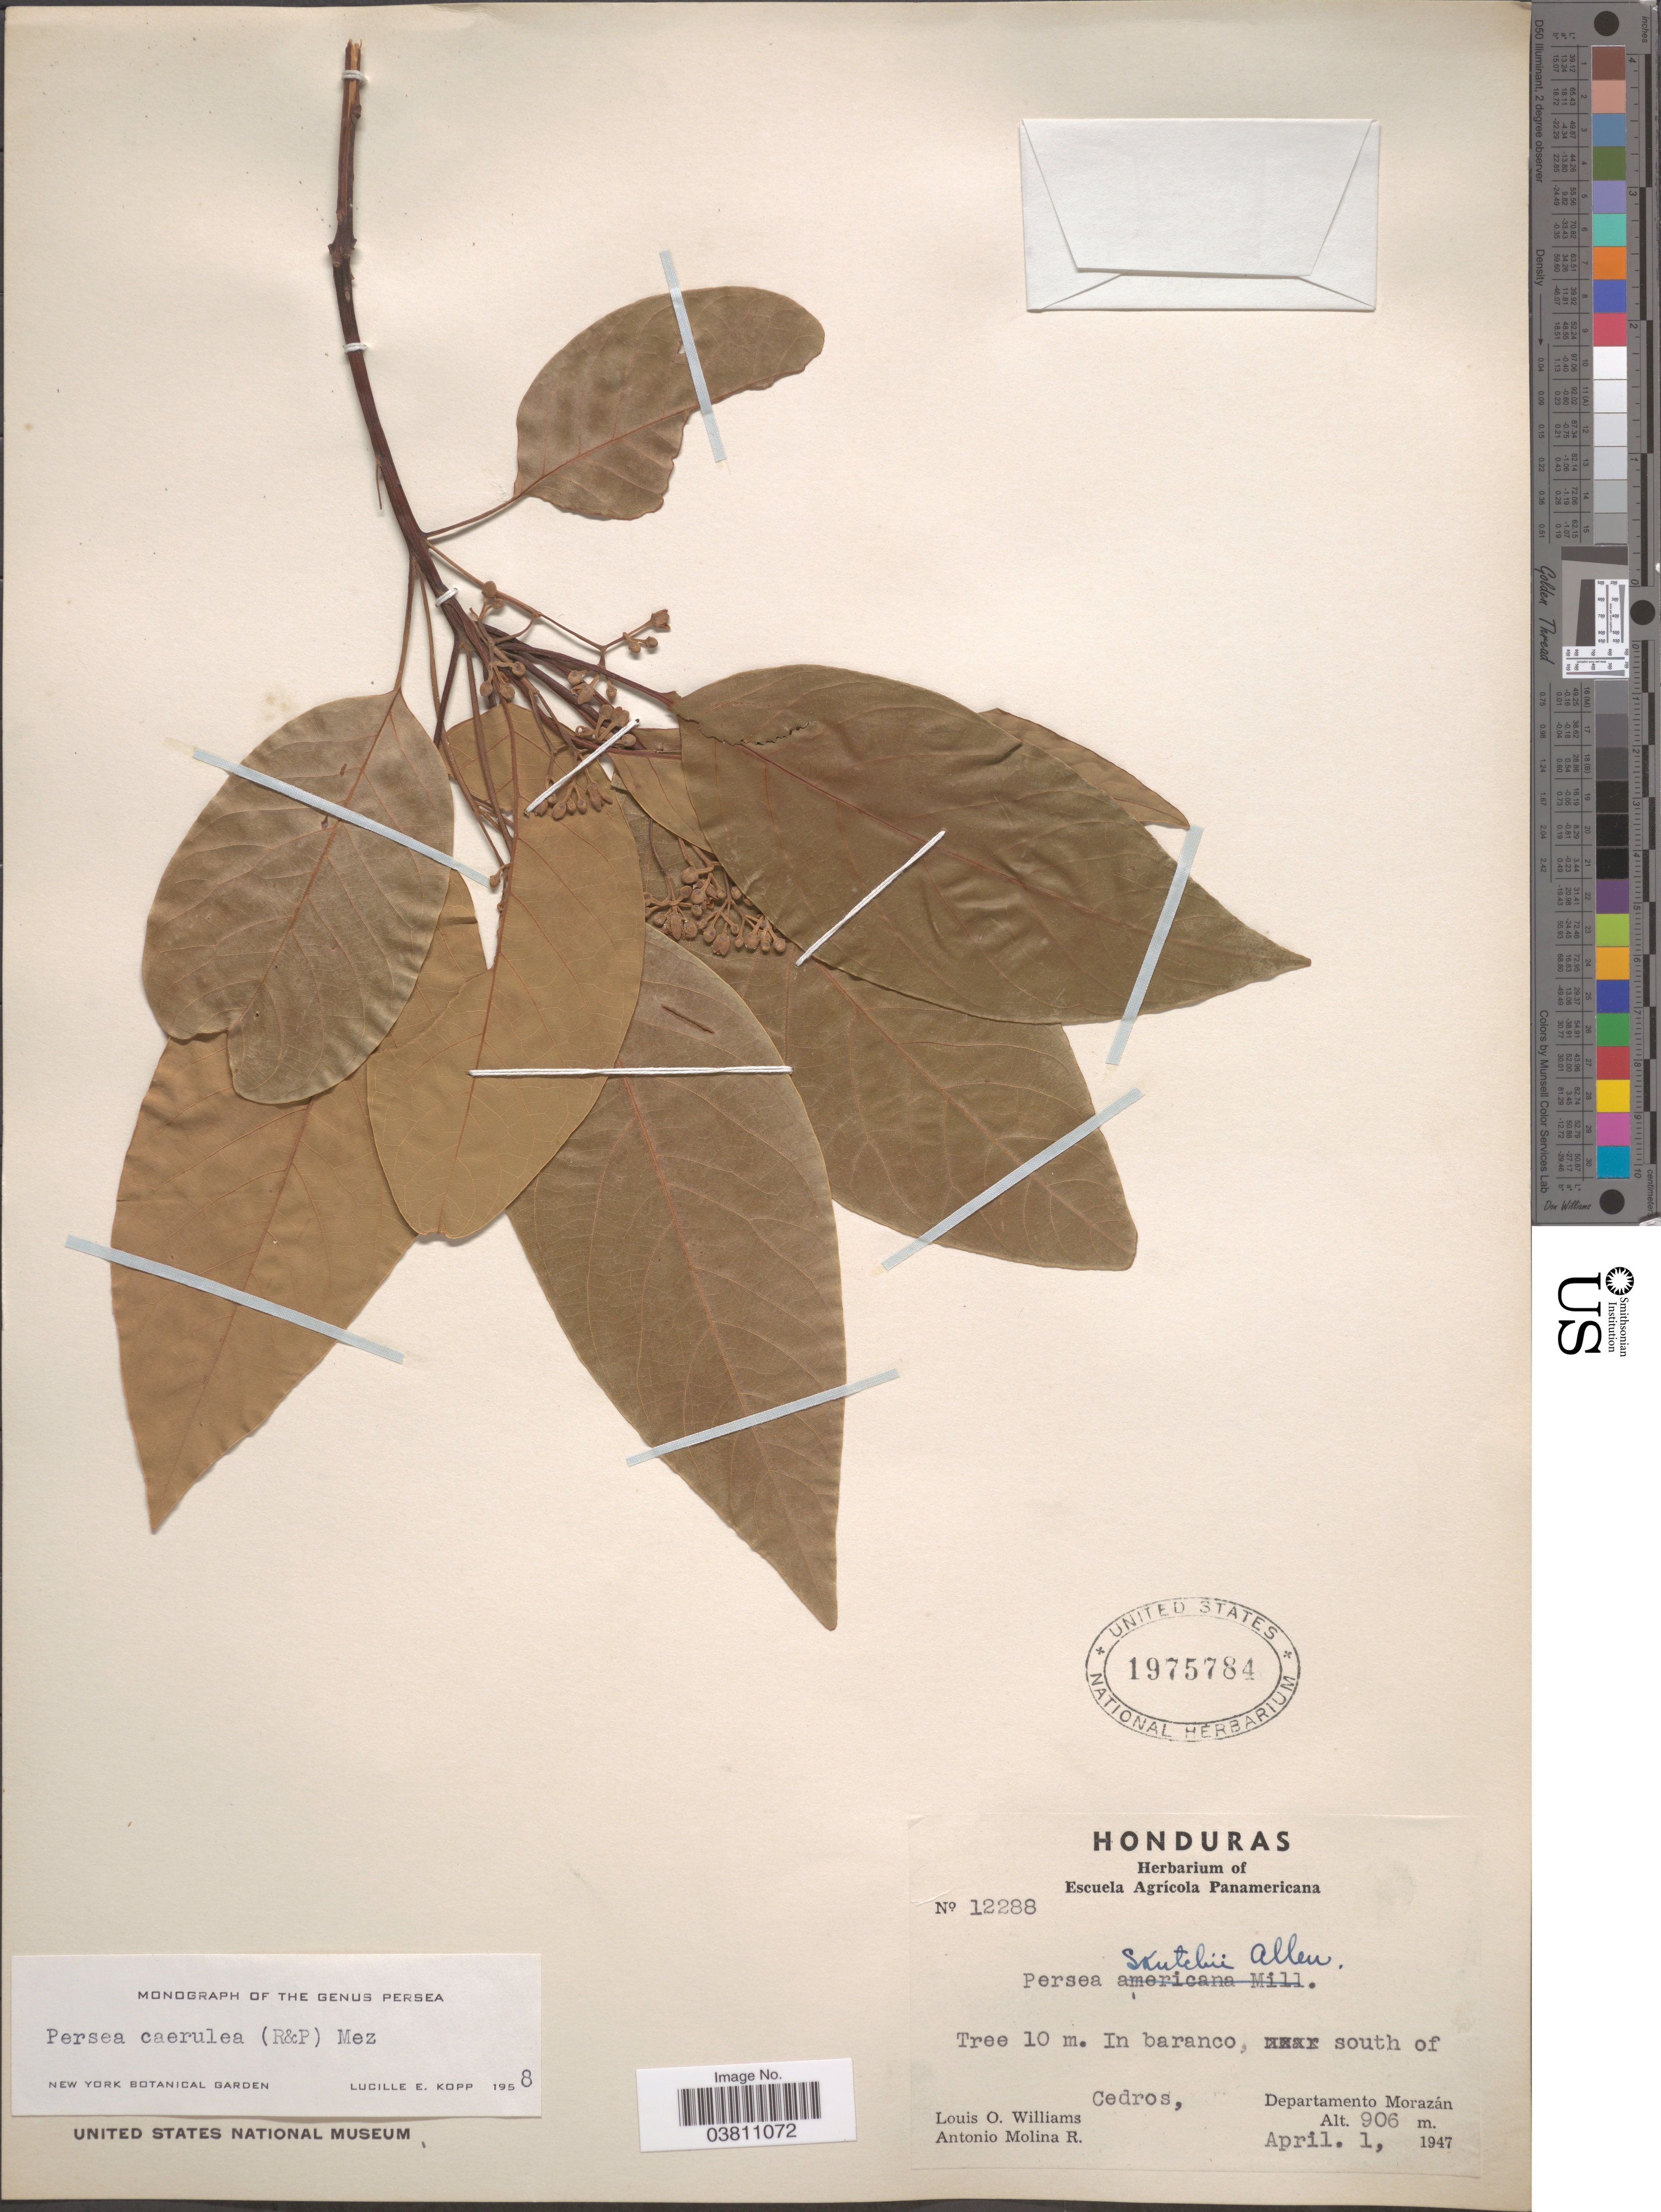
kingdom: Plantae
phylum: Tracheophyta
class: Magnoliopsida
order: Laurales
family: Lauraceae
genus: Persea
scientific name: Persea caerulea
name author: (Ruiz & Pav.) Mez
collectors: L. O. Williams & A. Molina R.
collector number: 12288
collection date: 1947-04-01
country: Honduras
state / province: Fco. Morazán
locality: In baranco, south of Cedros, Departamento Morazán.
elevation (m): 906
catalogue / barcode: US 1975784